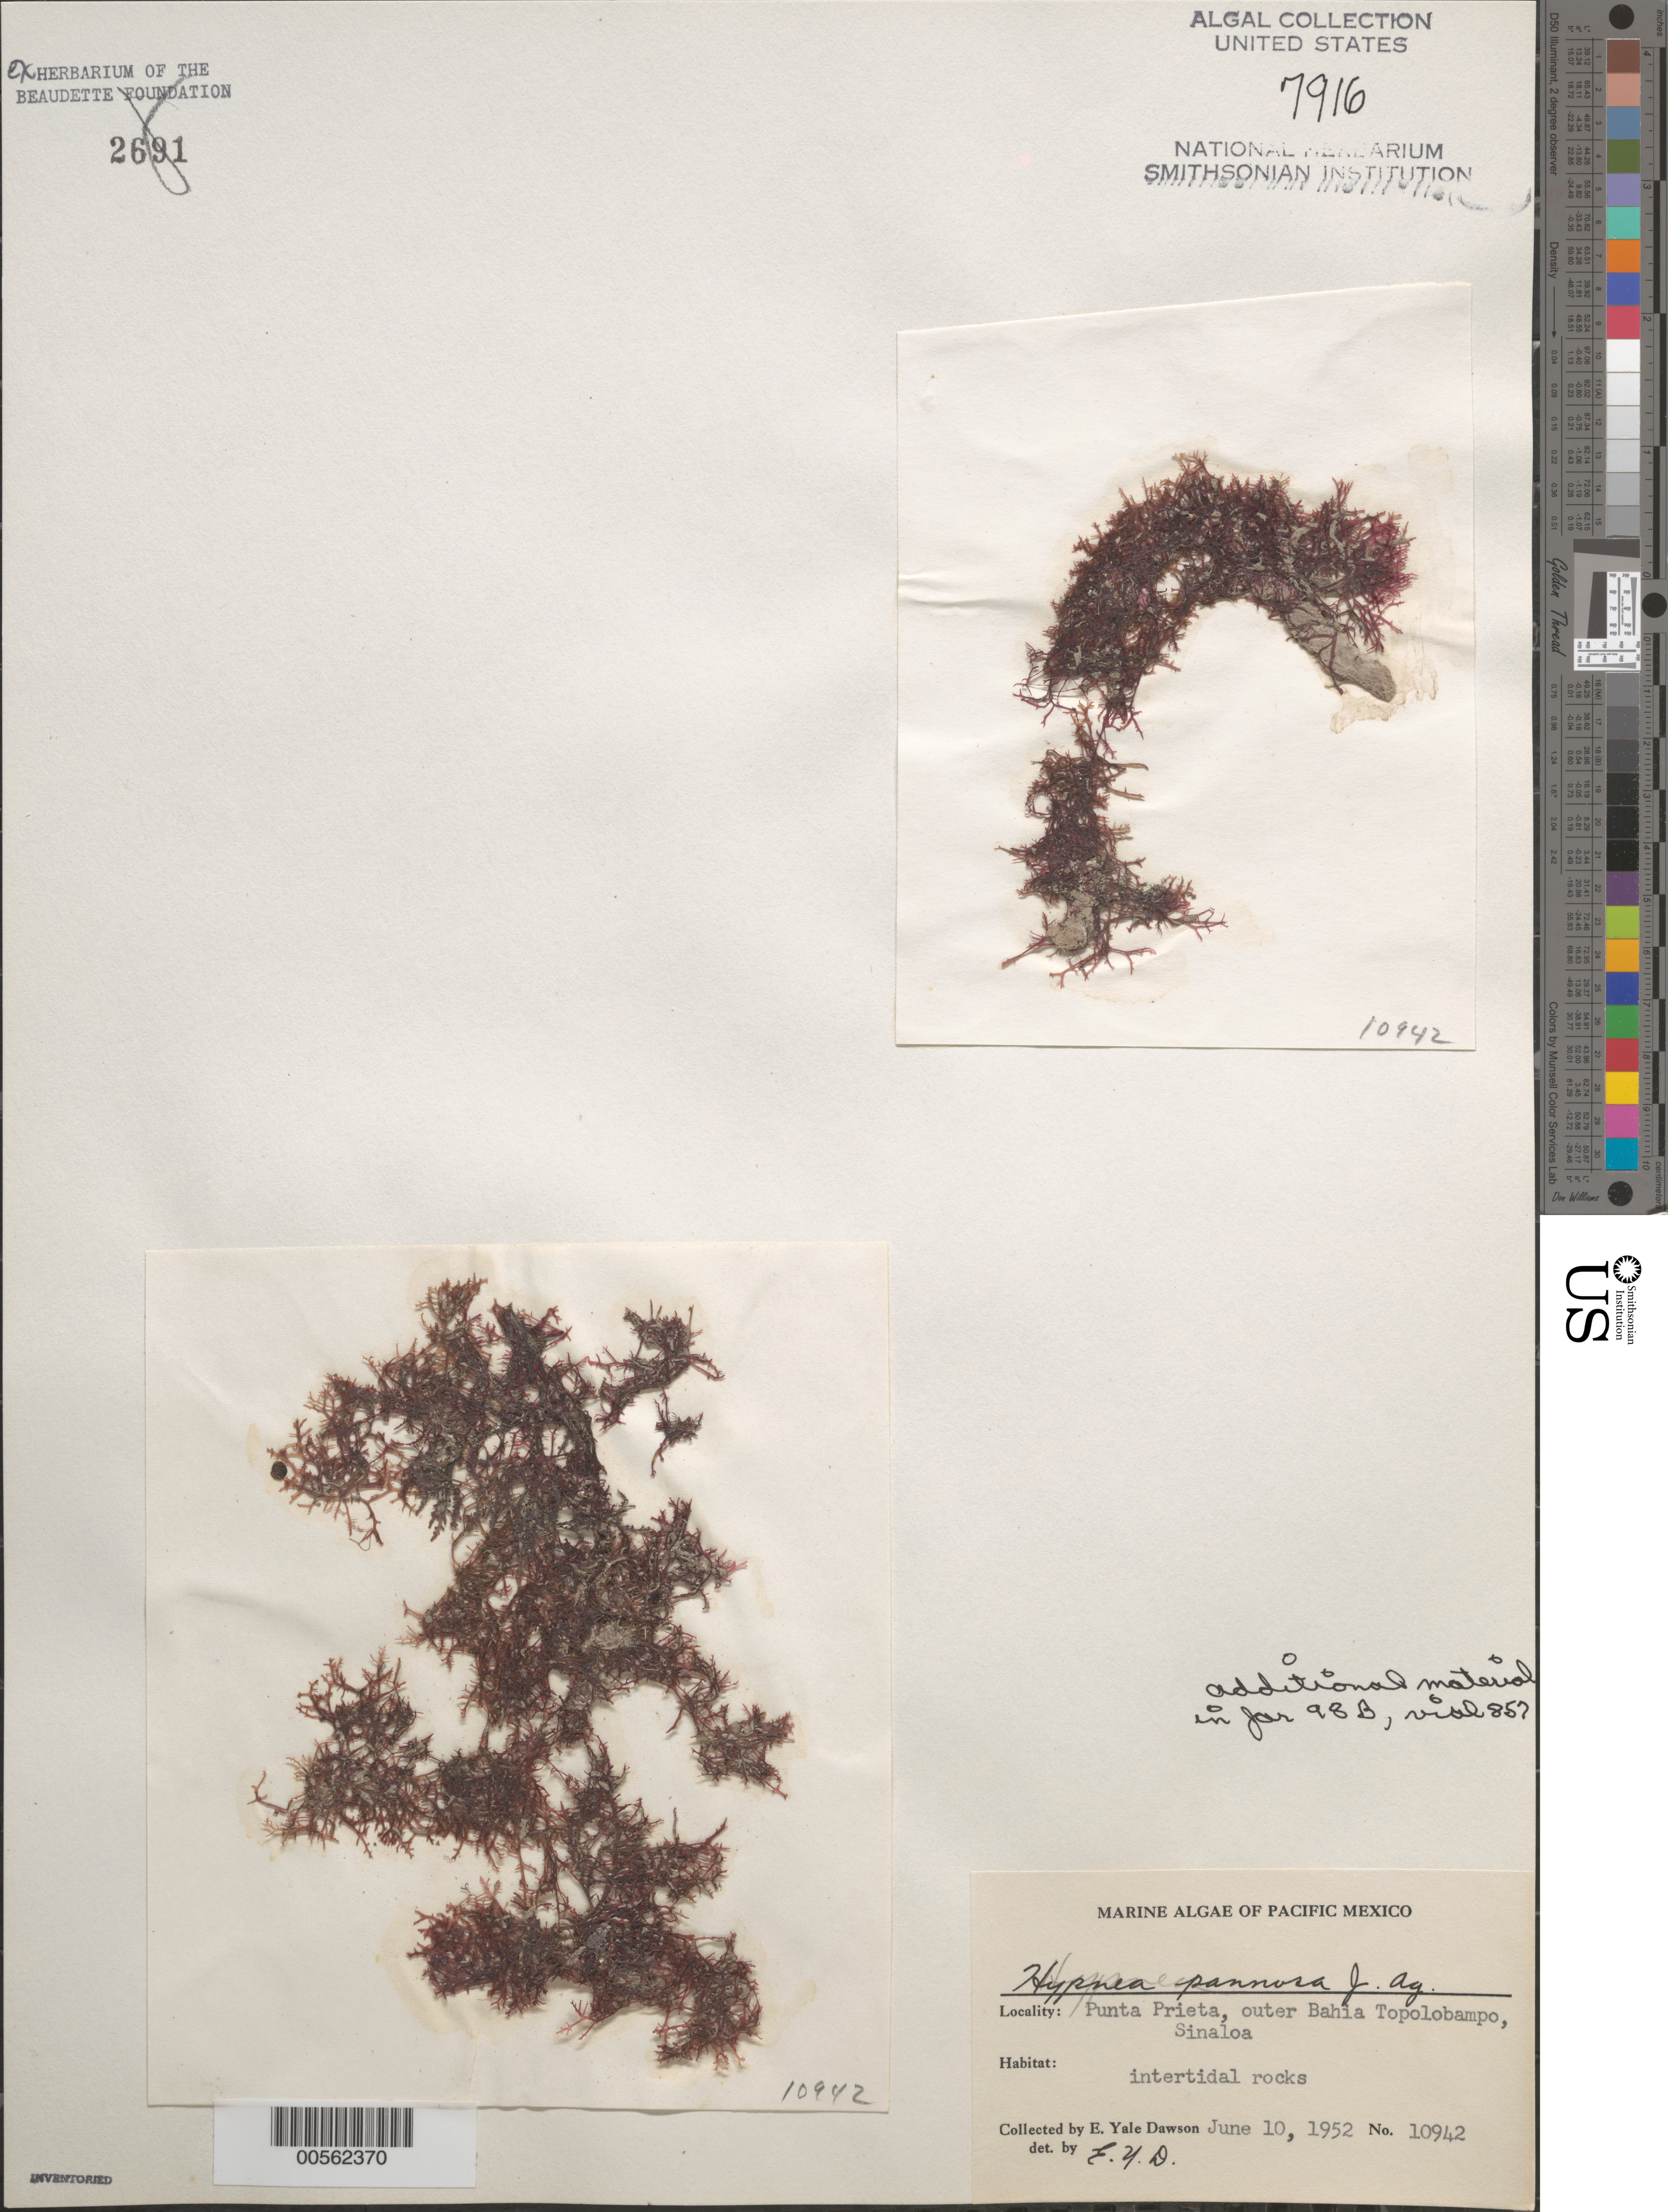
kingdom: Plantae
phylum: Rhodophyta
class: Florideophyceae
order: Gigartinales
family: Cystocloniaceae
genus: Hypnea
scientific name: Hypnea pannosa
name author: J. Agardh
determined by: Dawson, E. Y.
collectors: E. Y. Dawson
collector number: EYD 10942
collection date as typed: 10 Jun 1952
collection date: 1952-06-10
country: Mexico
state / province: Sinaloa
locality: Punta Prieta, outer Bahia Topolobampo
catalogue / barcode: US 7916